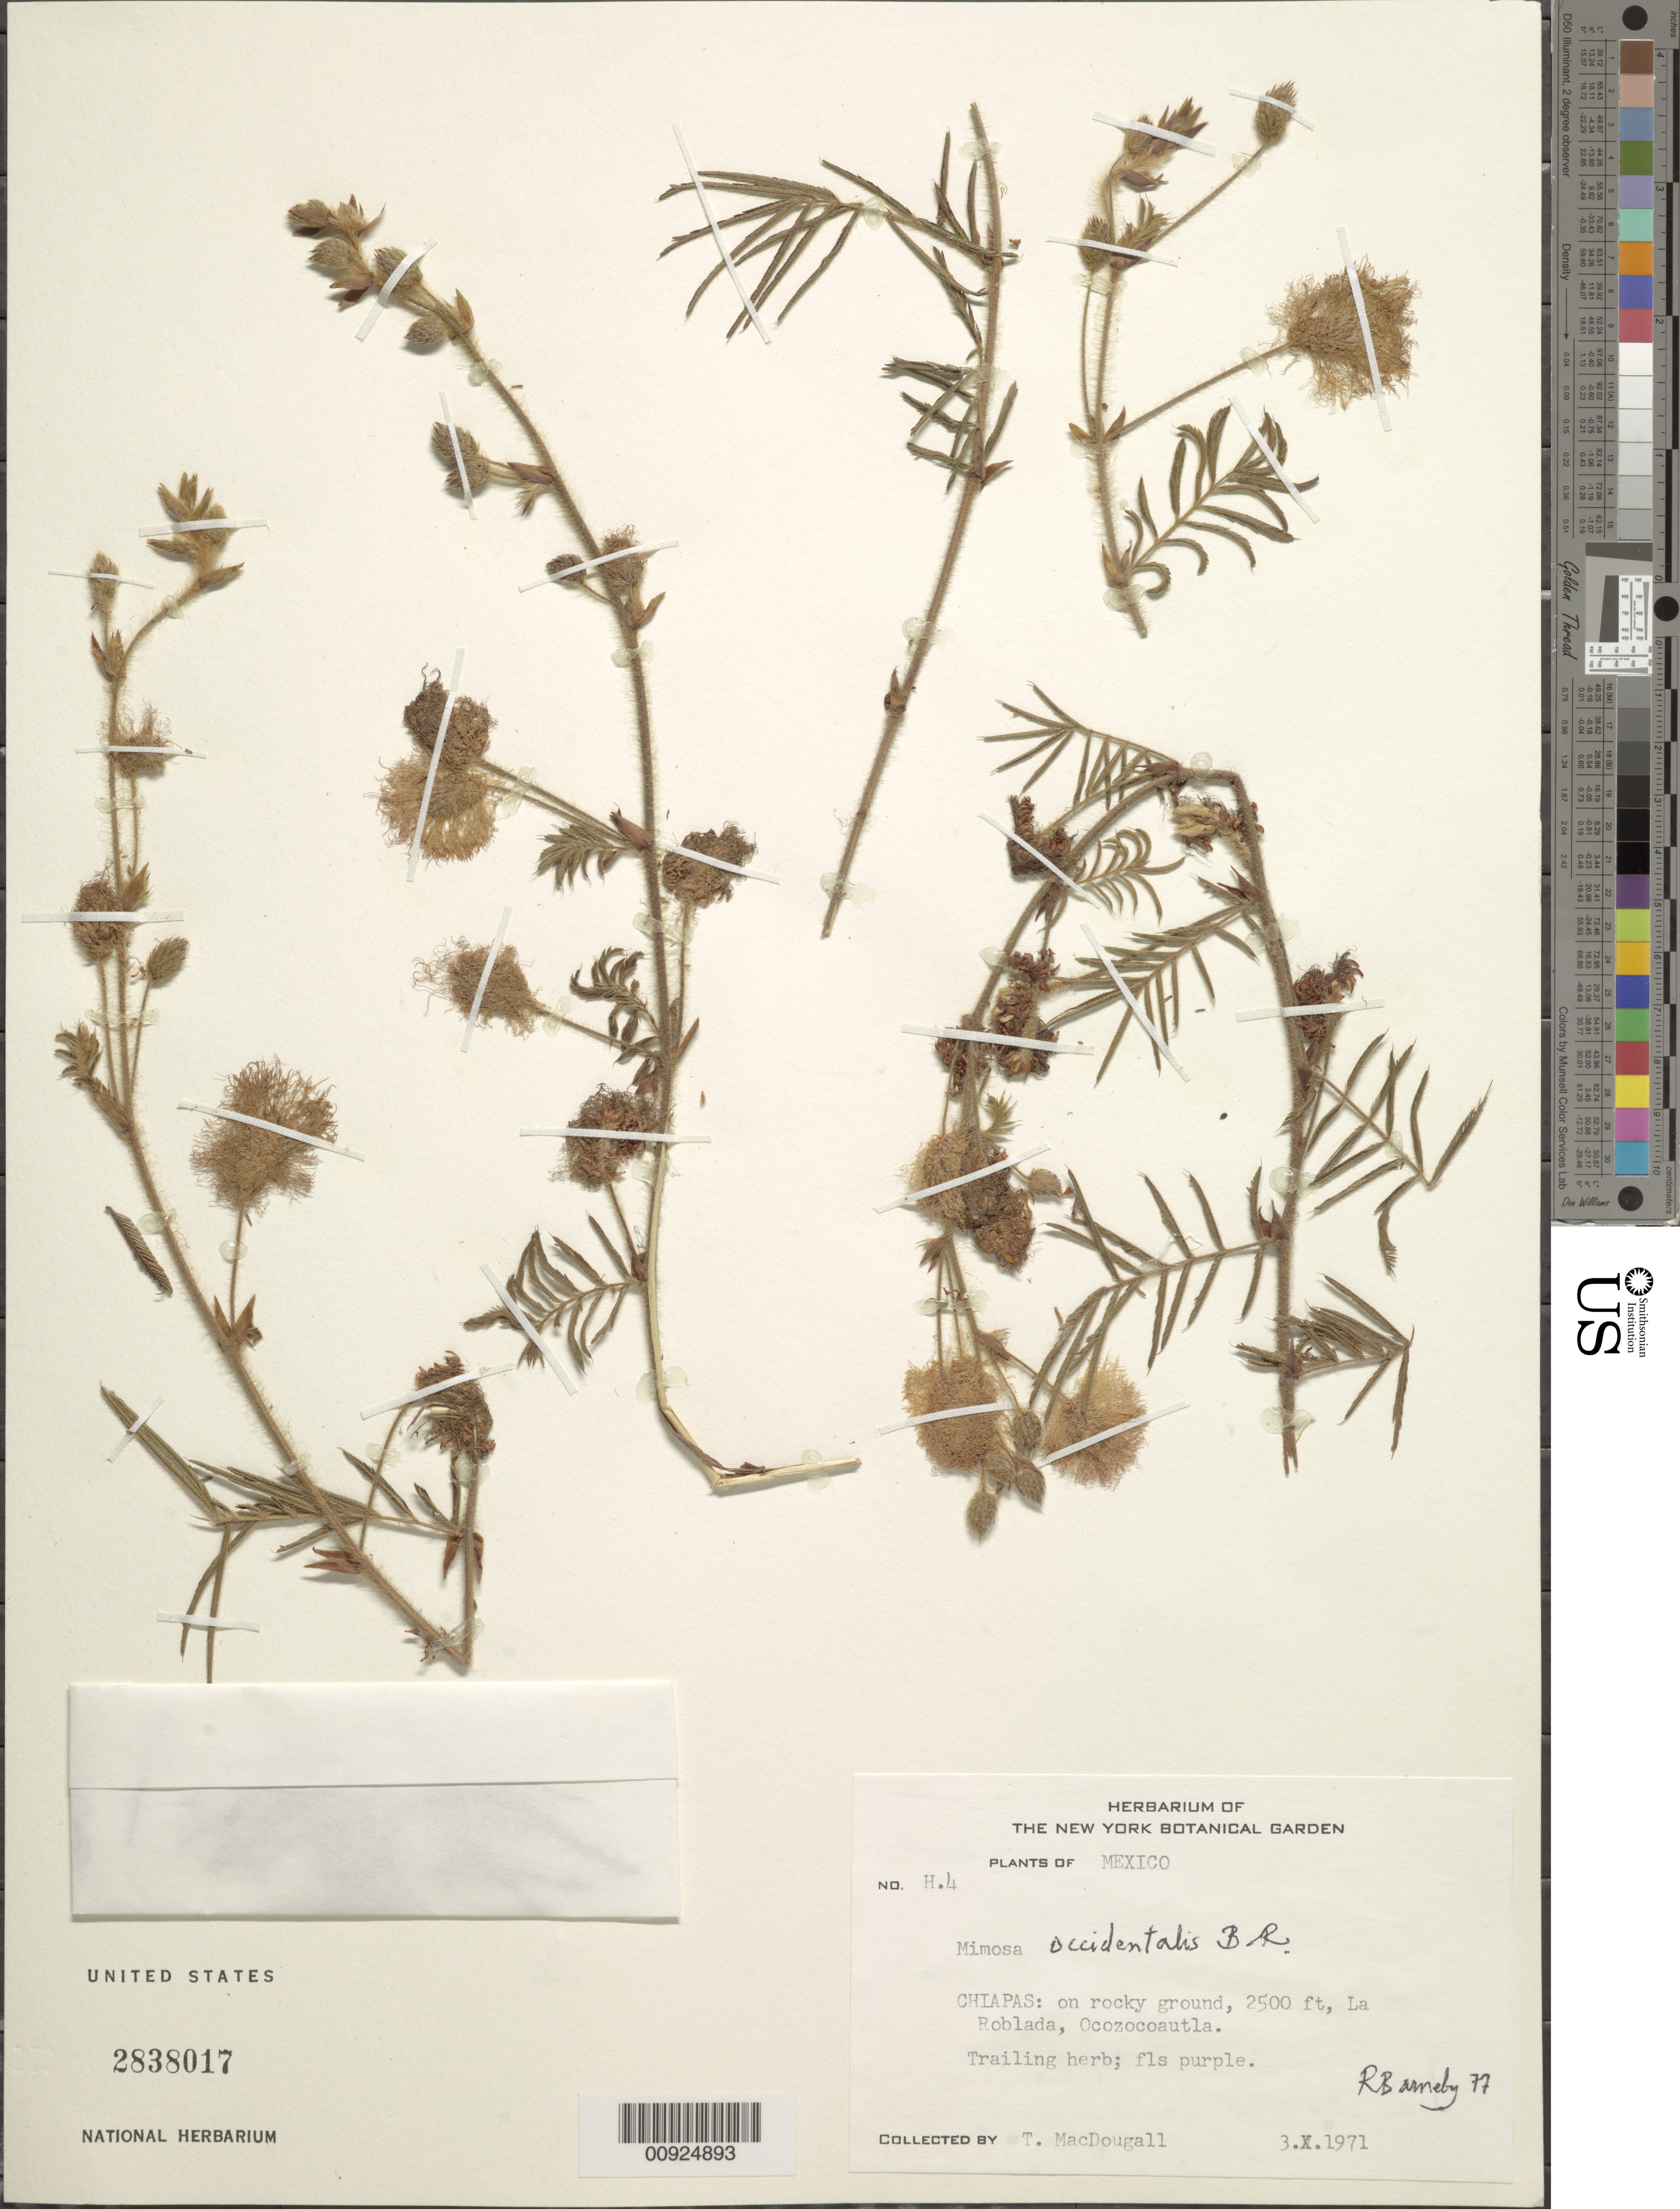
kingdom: Plantae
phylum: Tracheophyta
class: Magnoliopsida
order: Fabales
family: Fabaceae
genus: Mimosa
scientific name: Mimosa occidentalis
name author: Britton & Rose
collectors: T. Macdougall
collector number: H.4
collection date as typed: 03 Oct 1971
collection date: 1971-10-03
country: Mexico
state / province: Chiapas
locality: Chiapas: La Roblada, Ocozocoautla.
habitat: On rocky ground.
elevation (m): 762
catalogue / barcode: US 2838017